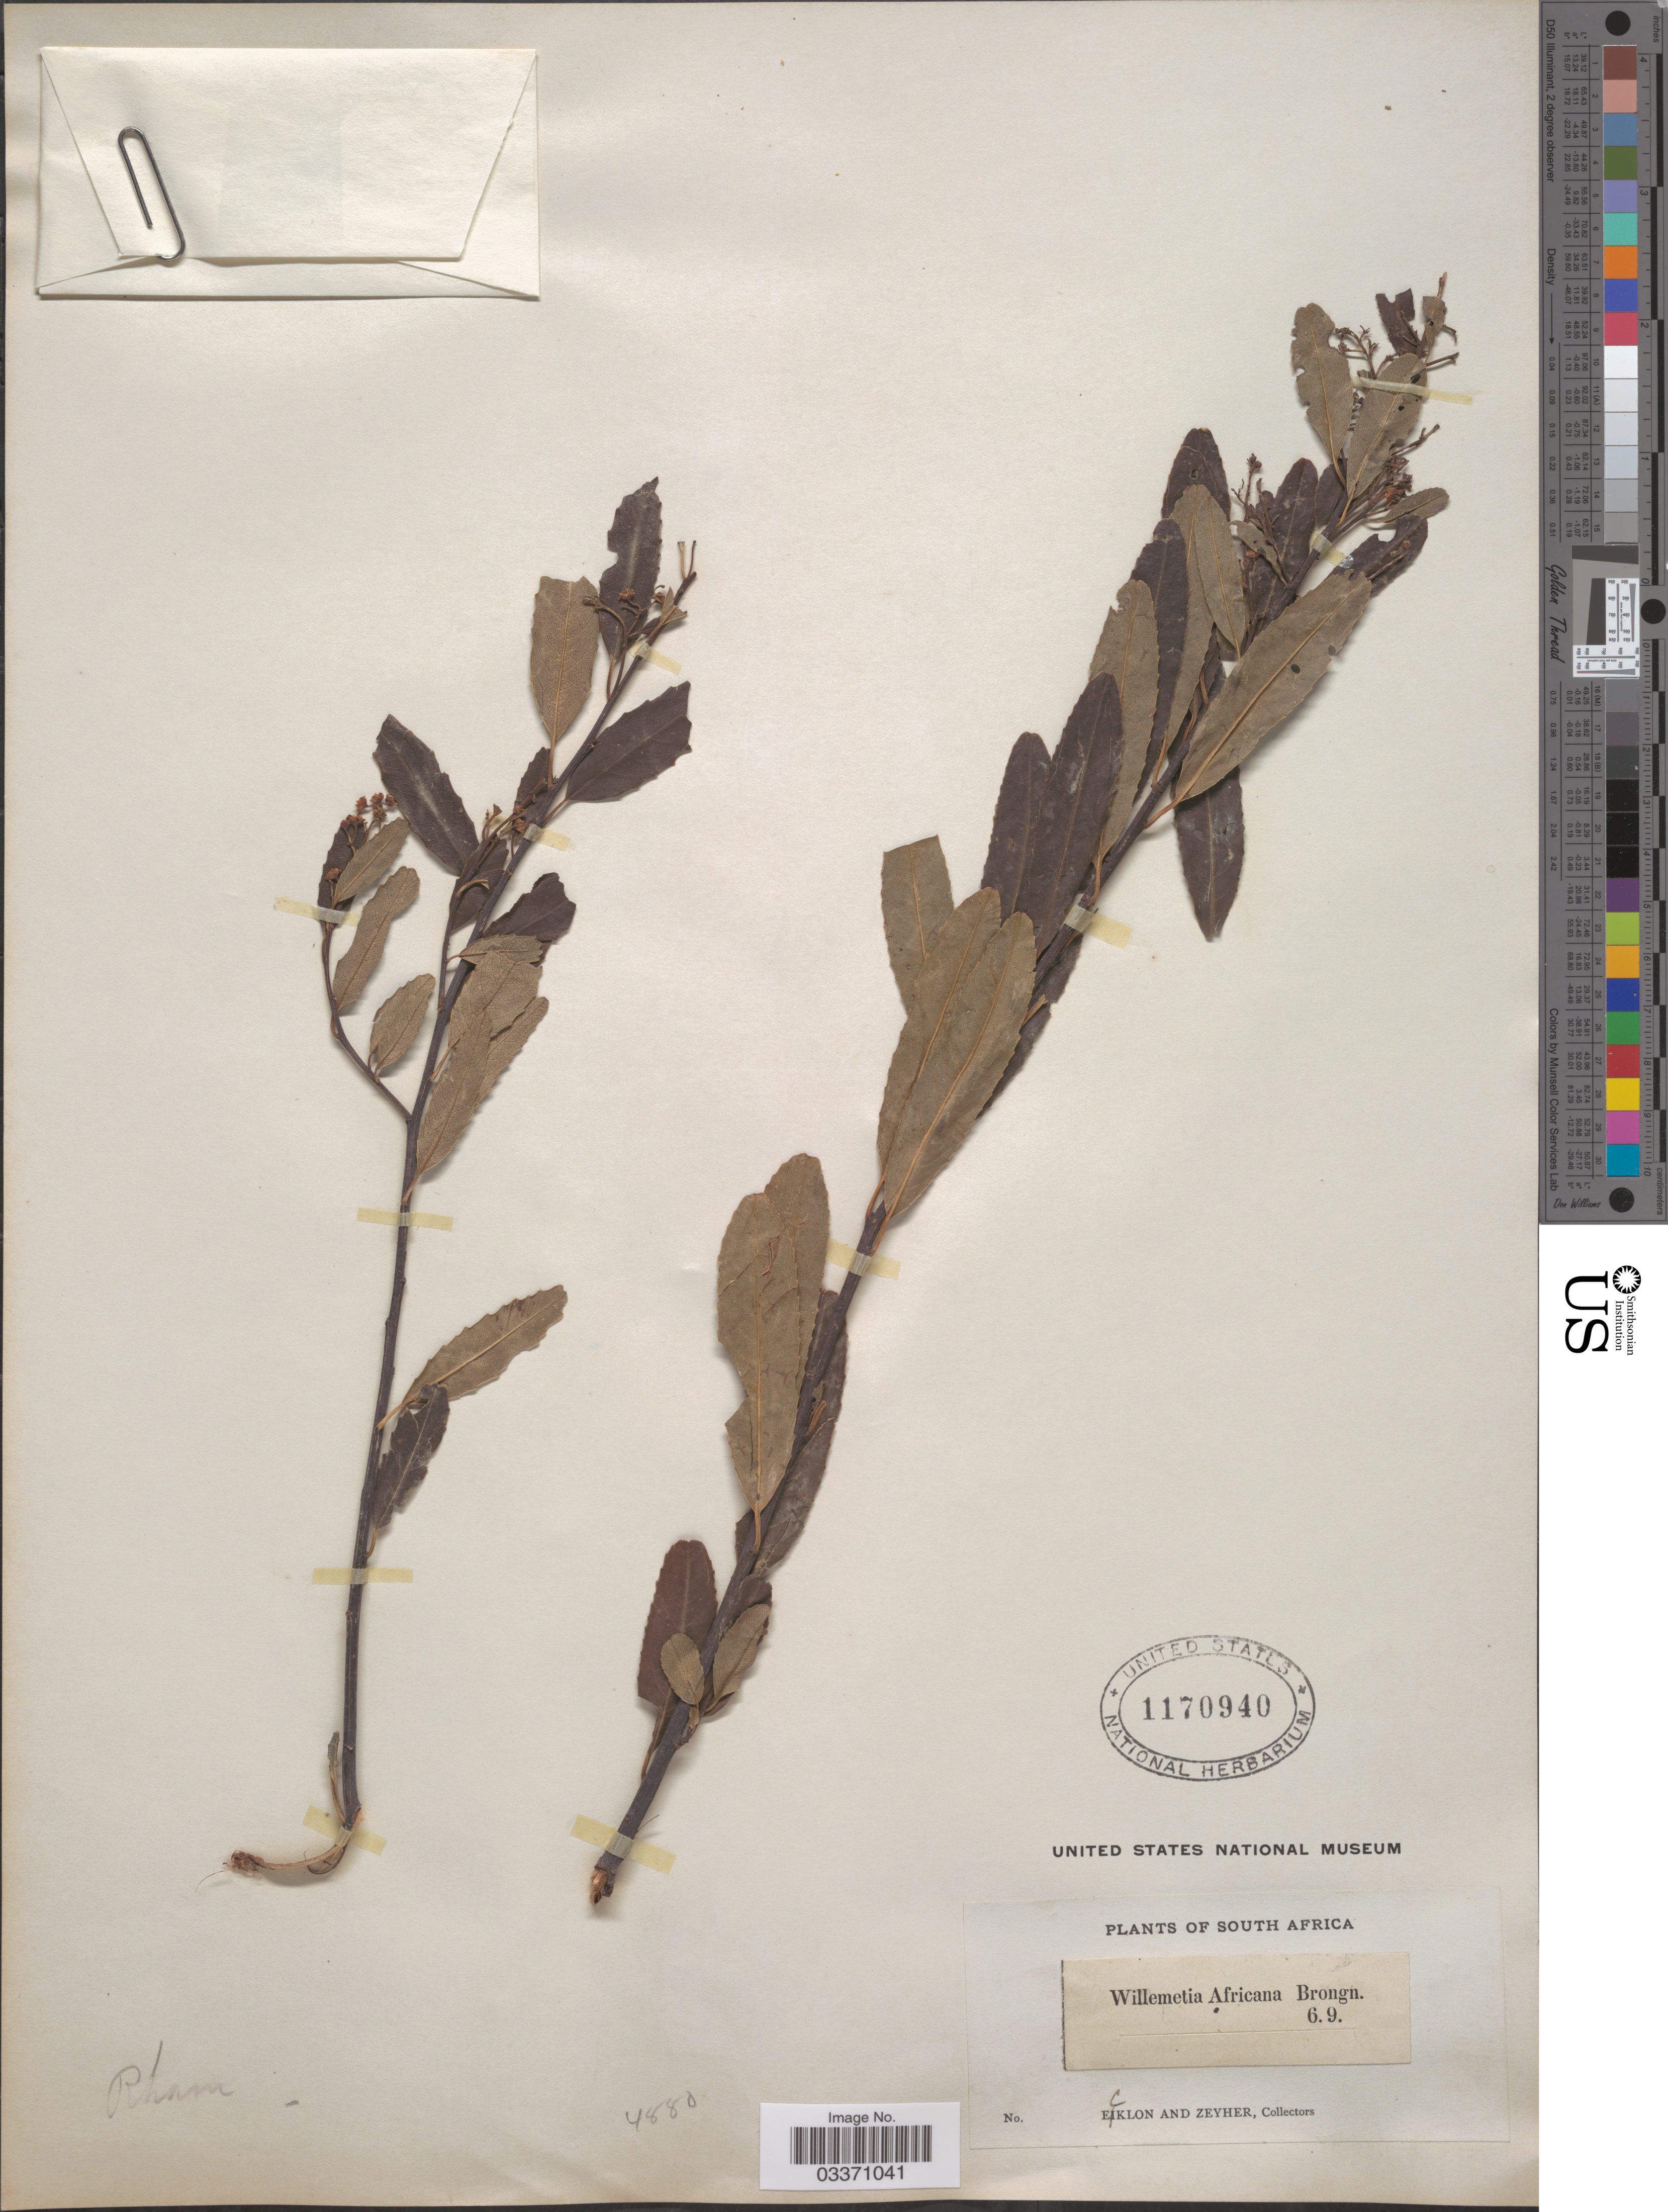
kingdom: Plantae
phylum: Tracheophyta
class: Magnoliopsida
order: Rosales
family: Rhamnaceae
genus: Noltea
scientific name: Noltea africana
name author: (L.) Endl.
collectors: -. Ecklon & -. Zeyher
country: South Africa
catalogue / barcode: US 1170940